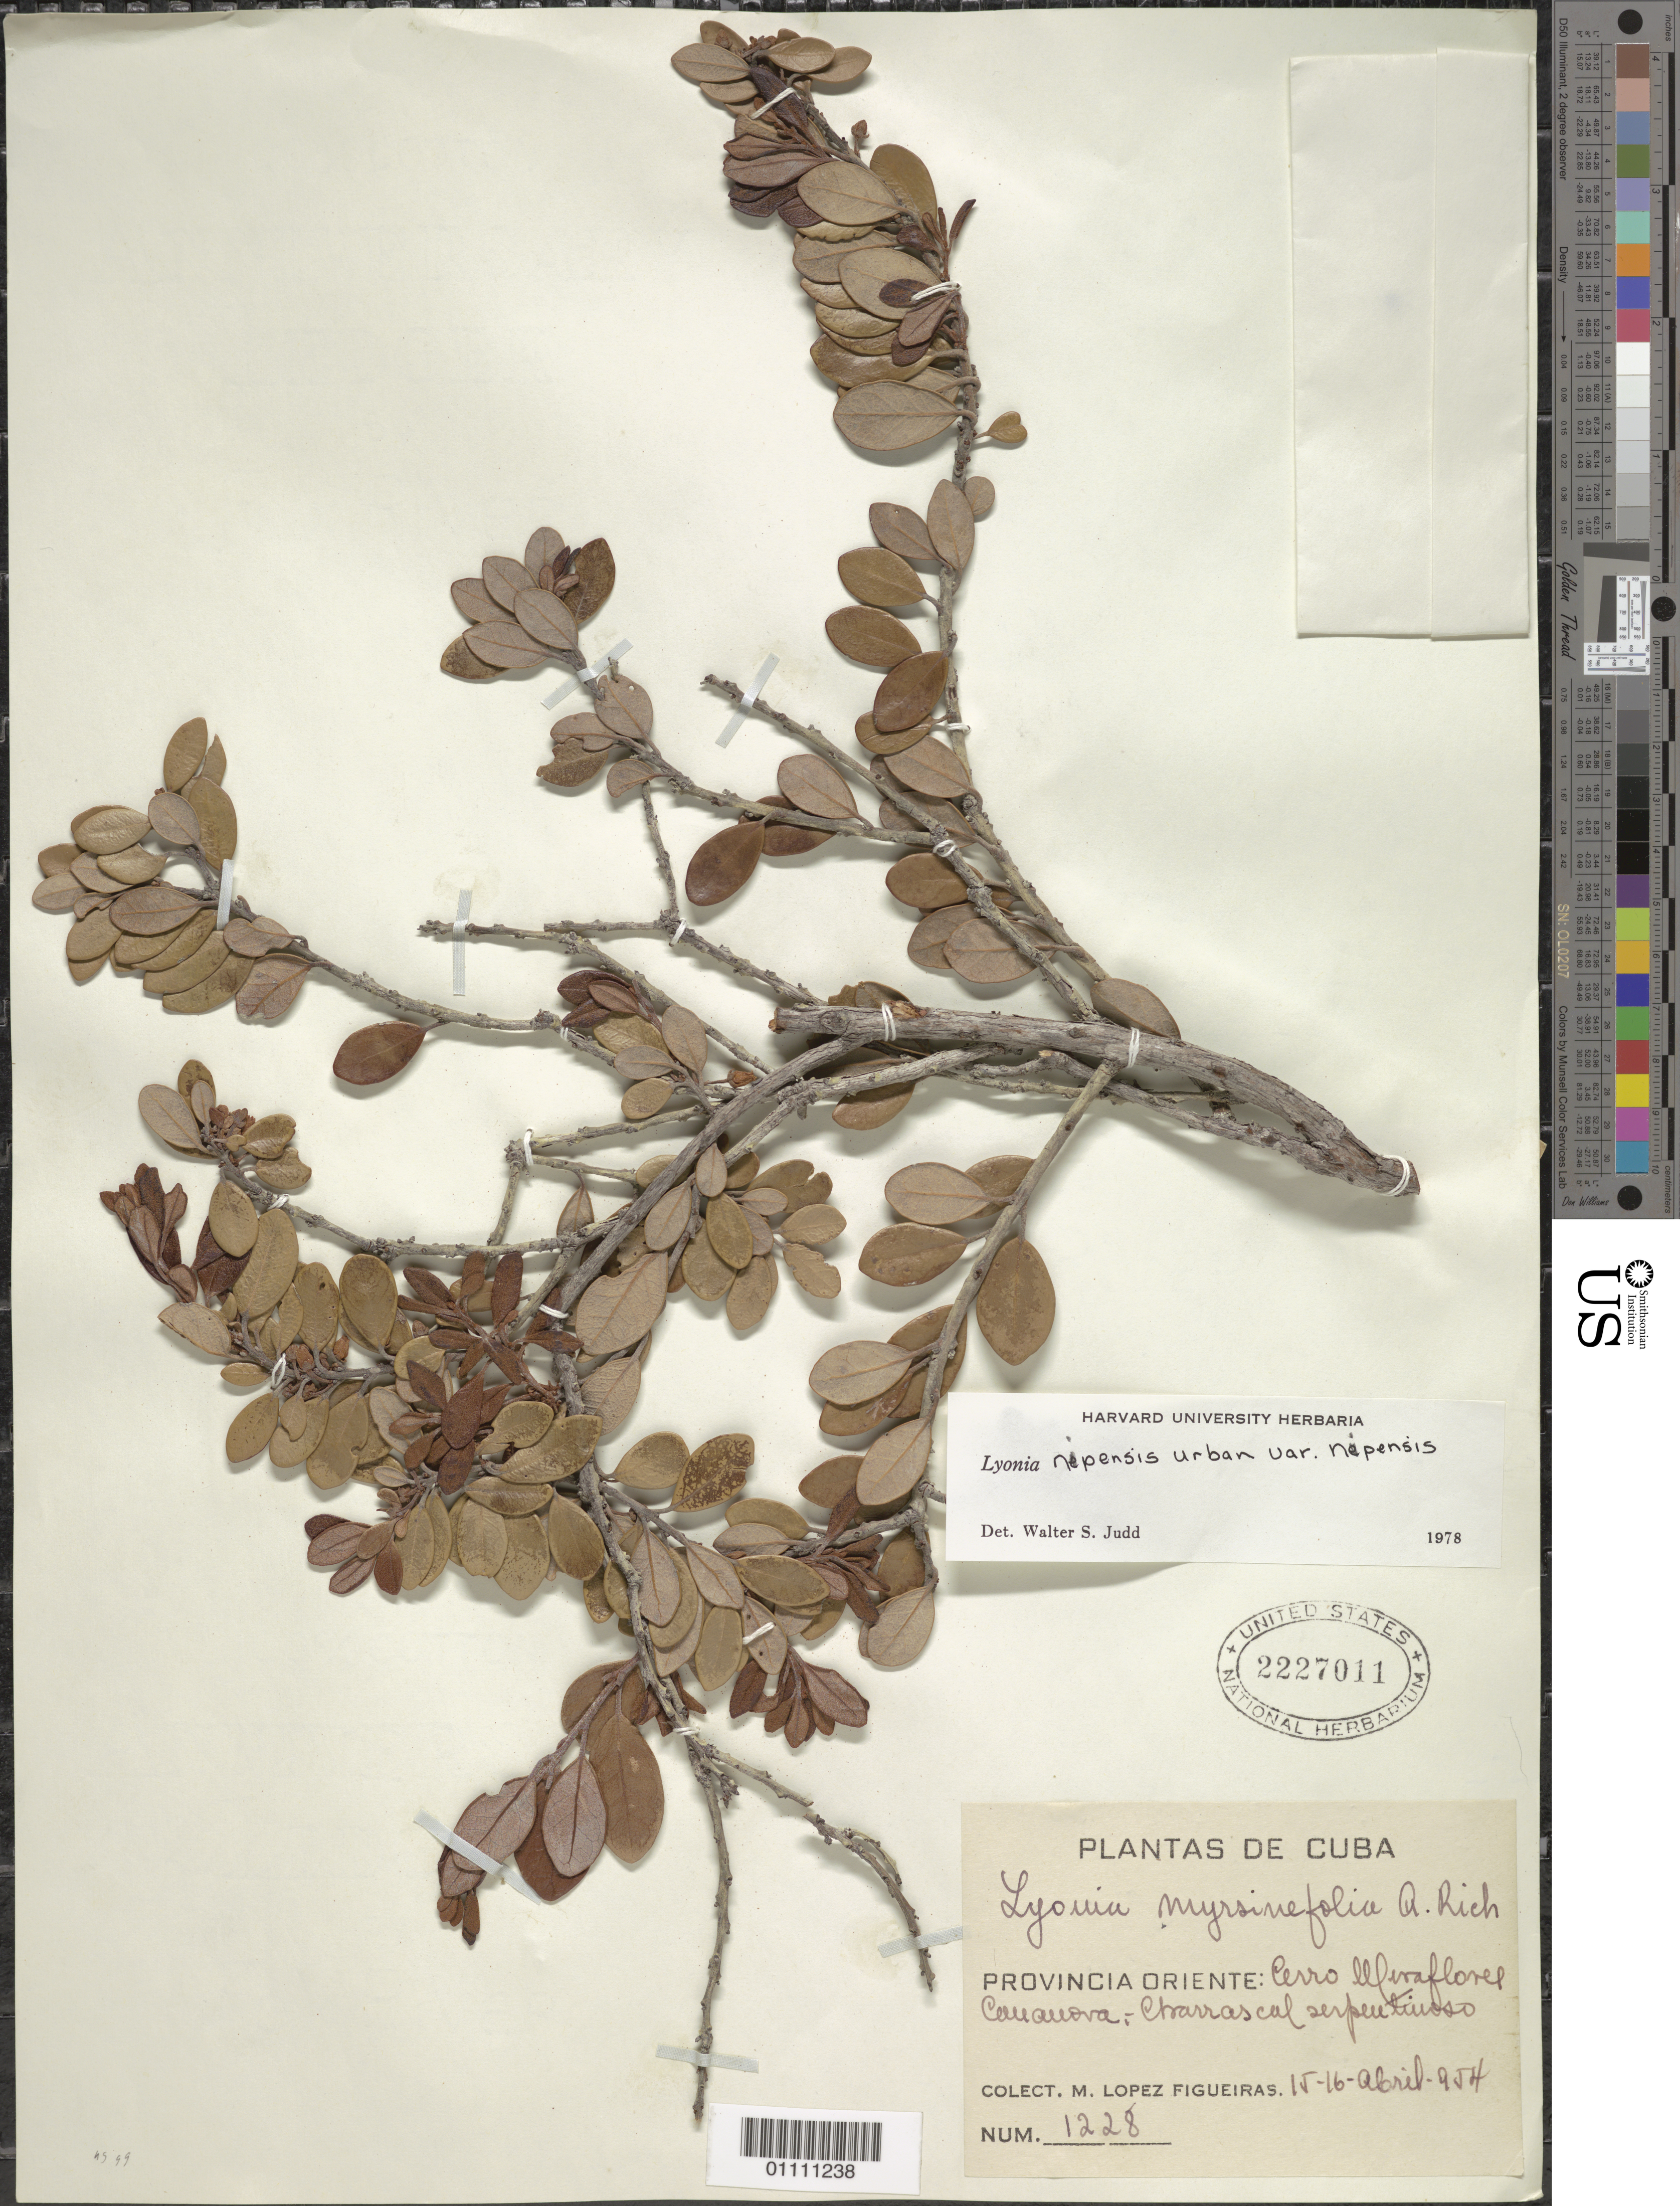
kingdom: Plantae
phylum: Tracheophyta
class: Magnoliopsida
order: Ericales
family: Ericaceae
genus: Lyonia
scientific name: Lyonia nipensis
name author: Urb.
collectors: M. López Figueiras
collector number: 1228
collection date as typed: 15 Apr 1954 to 16 Oct 1954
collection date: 1954-04-15/1954-10-16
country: Cuba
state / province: Oriente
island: Cuba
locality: Cerro llPeraflorel Cene Allora; Cloarrascal serpentinoso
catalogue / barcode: US 2227011